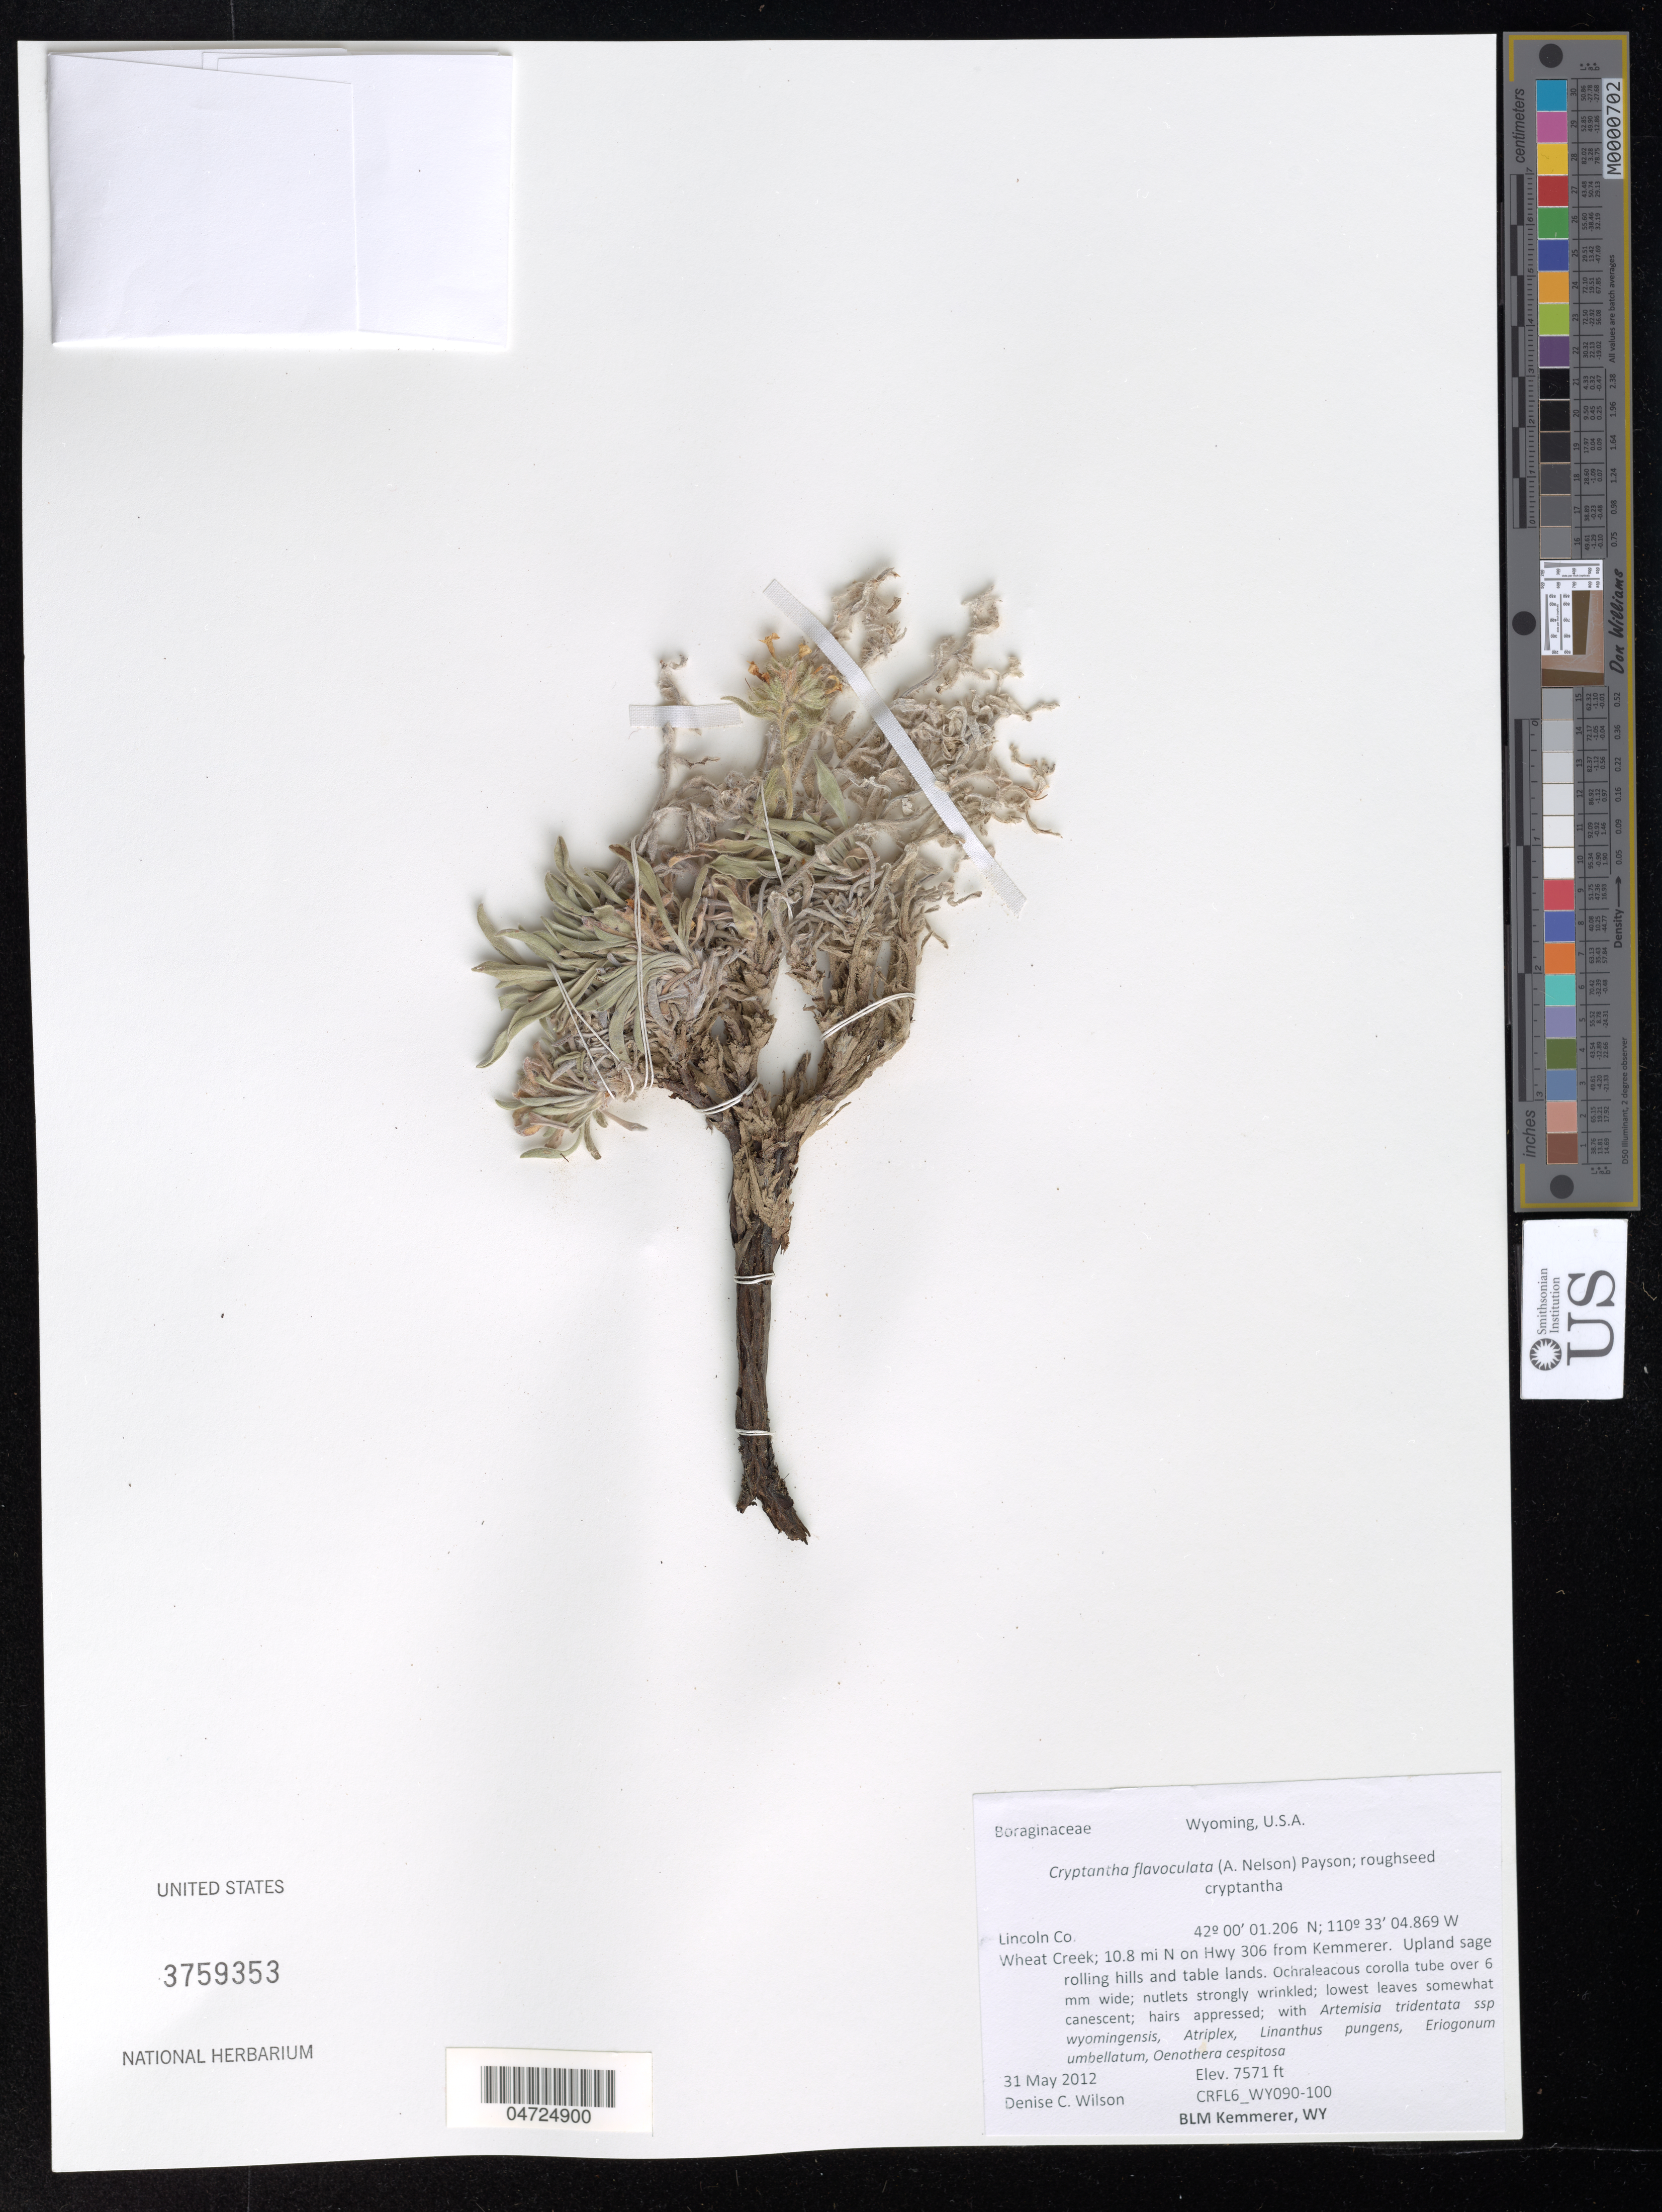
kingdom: Plantae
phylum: Tracheophyta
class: Magnoliopsida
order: Boraginales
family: Boraginaceae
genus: Cryptantha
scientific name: Cryptantha flavoculata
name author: (A. Nelson) Payson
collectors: D. Wilson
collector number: CRFL6_WY090-100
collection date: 2012-05-31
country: United States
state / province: Wyoming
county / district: Lincoln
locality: Lincoln Co. Wheat Creek; 10.8 mi N on Hwy 306 from Kemmerer.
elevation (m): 2308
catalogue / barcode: US 3759353